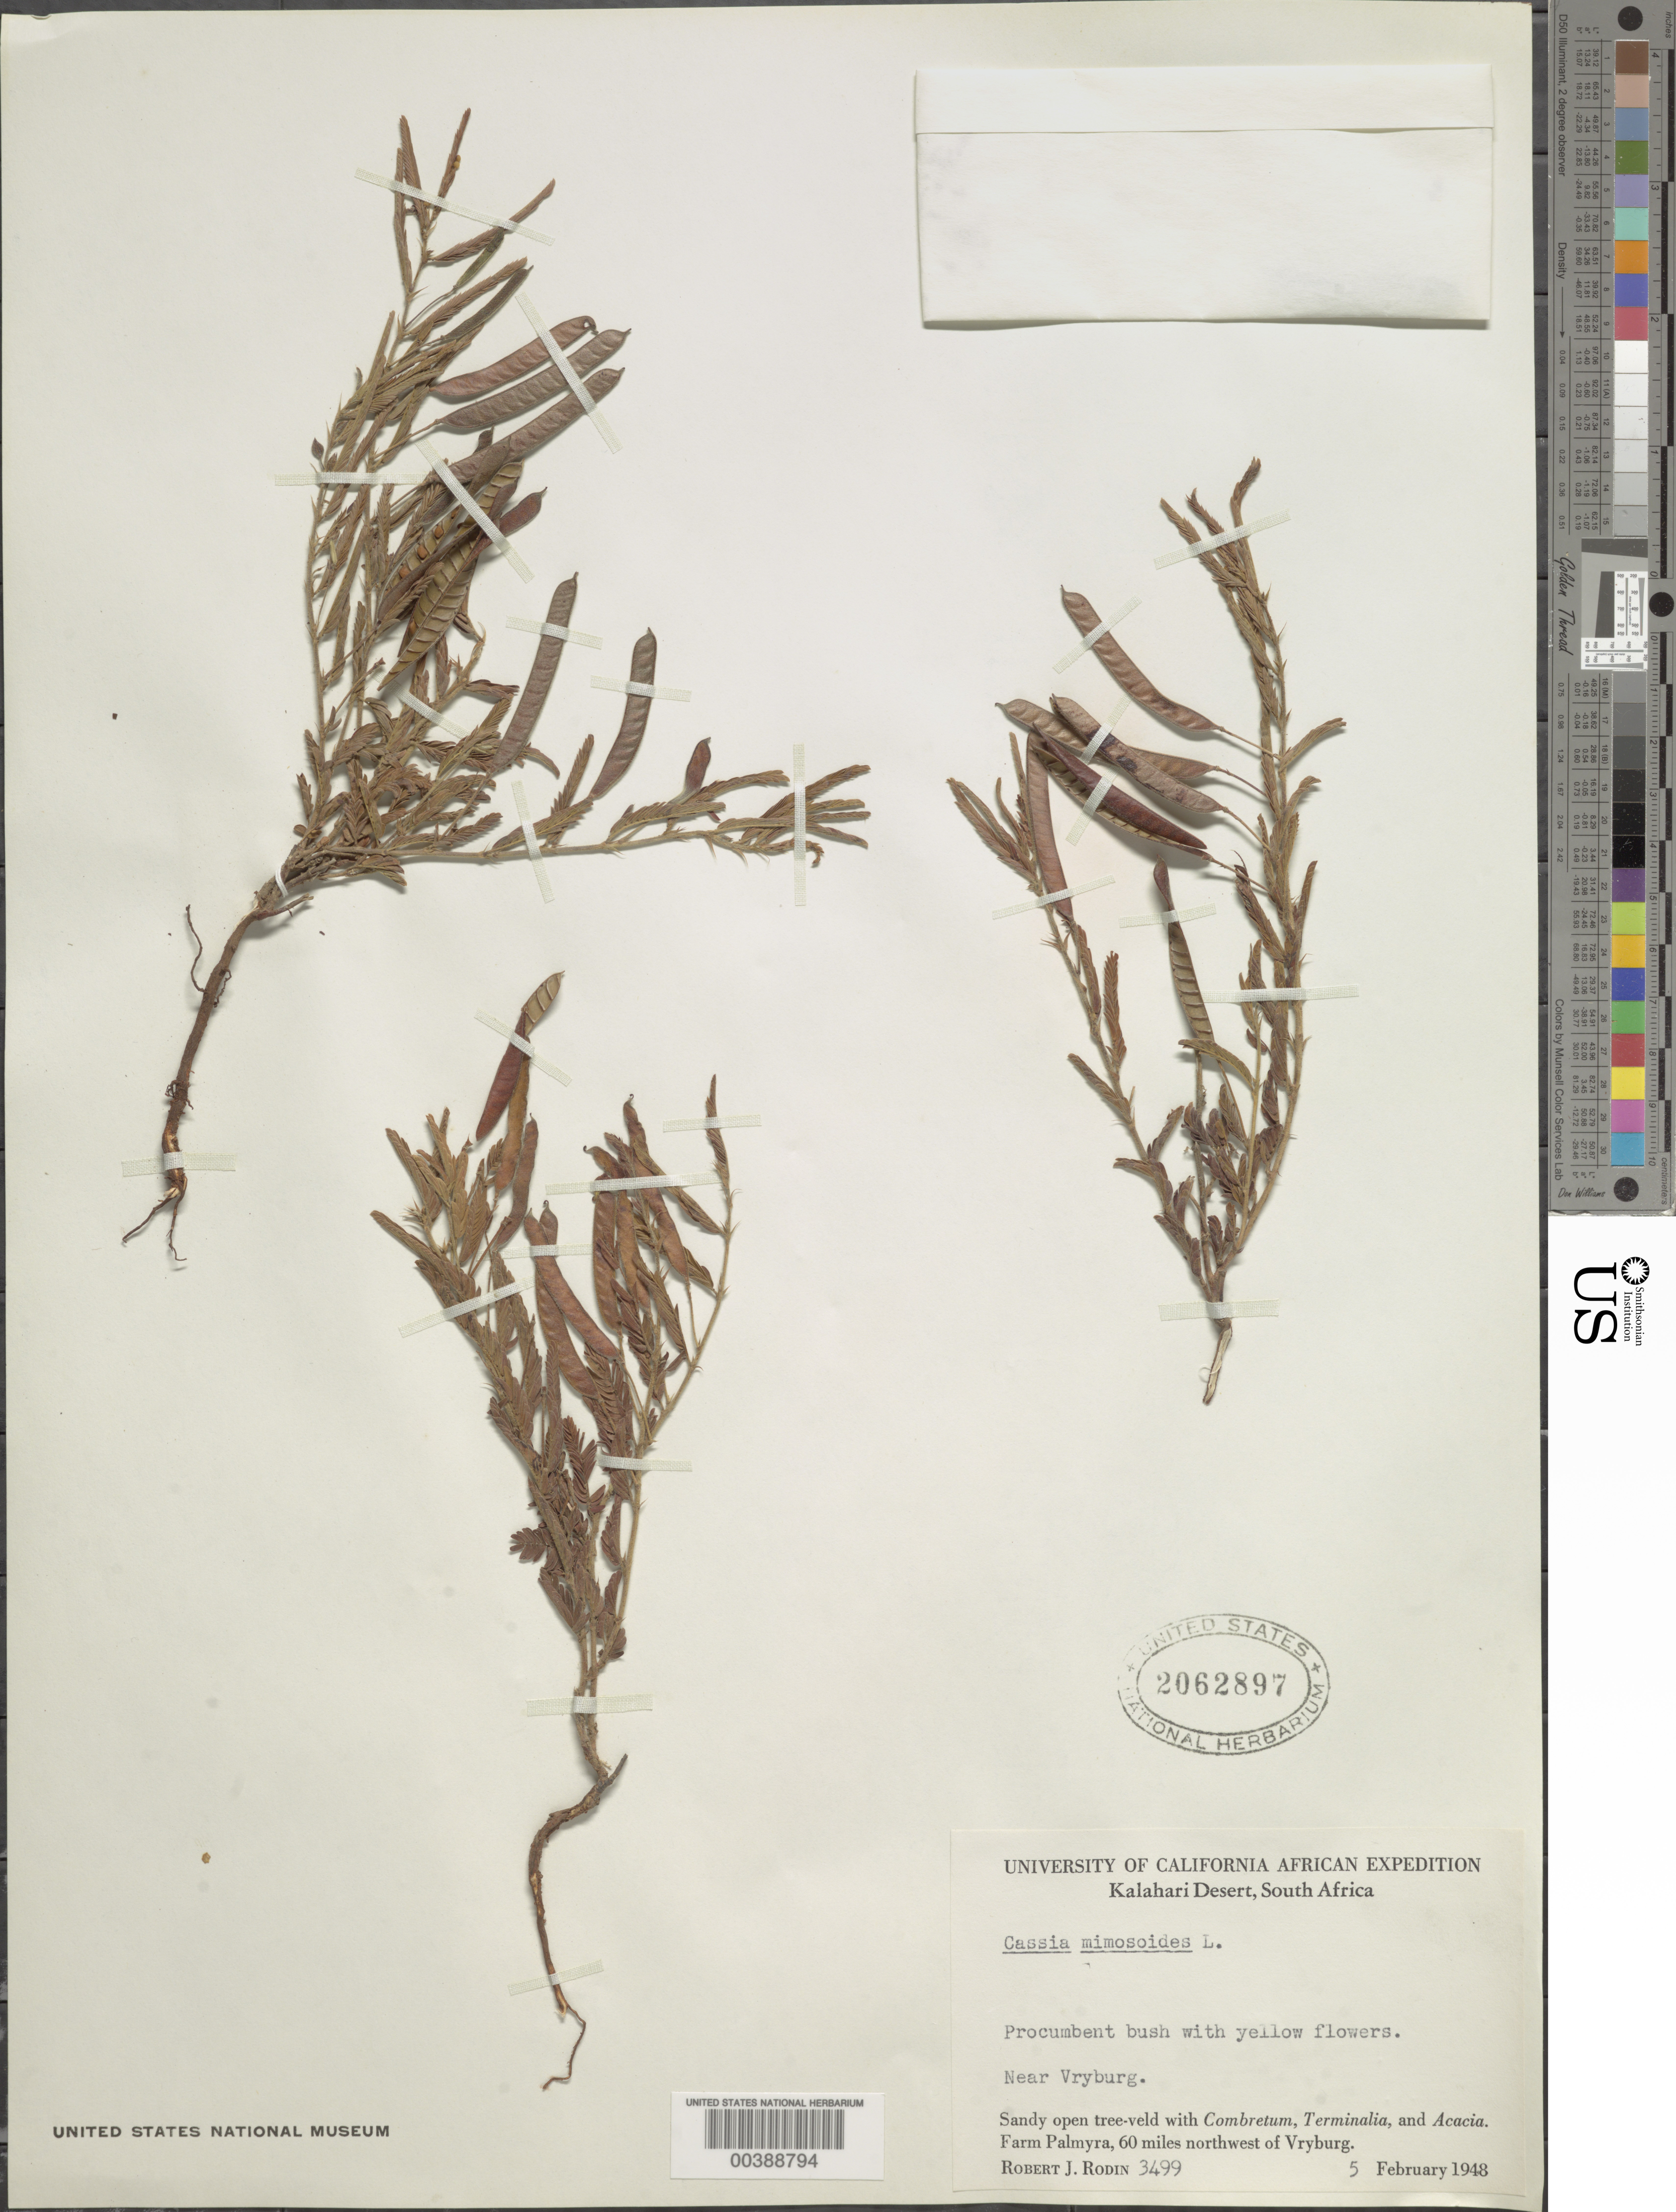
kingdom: Plantae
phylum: Tracheophyta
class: Magnoliopsida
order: Fabales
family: Fabaceae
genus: Chamaecrista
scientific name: Chamaecrista mimosoides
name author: (L.) Greene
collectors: R. J. Rodin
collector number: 3499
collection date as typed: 05 Feb 1948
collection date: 1948-02-05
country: South Africa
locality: Farm palmyra, 60 mi nw of vryburg; kalahari desert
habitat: Sandy open tree veld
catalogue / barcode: US 2062897